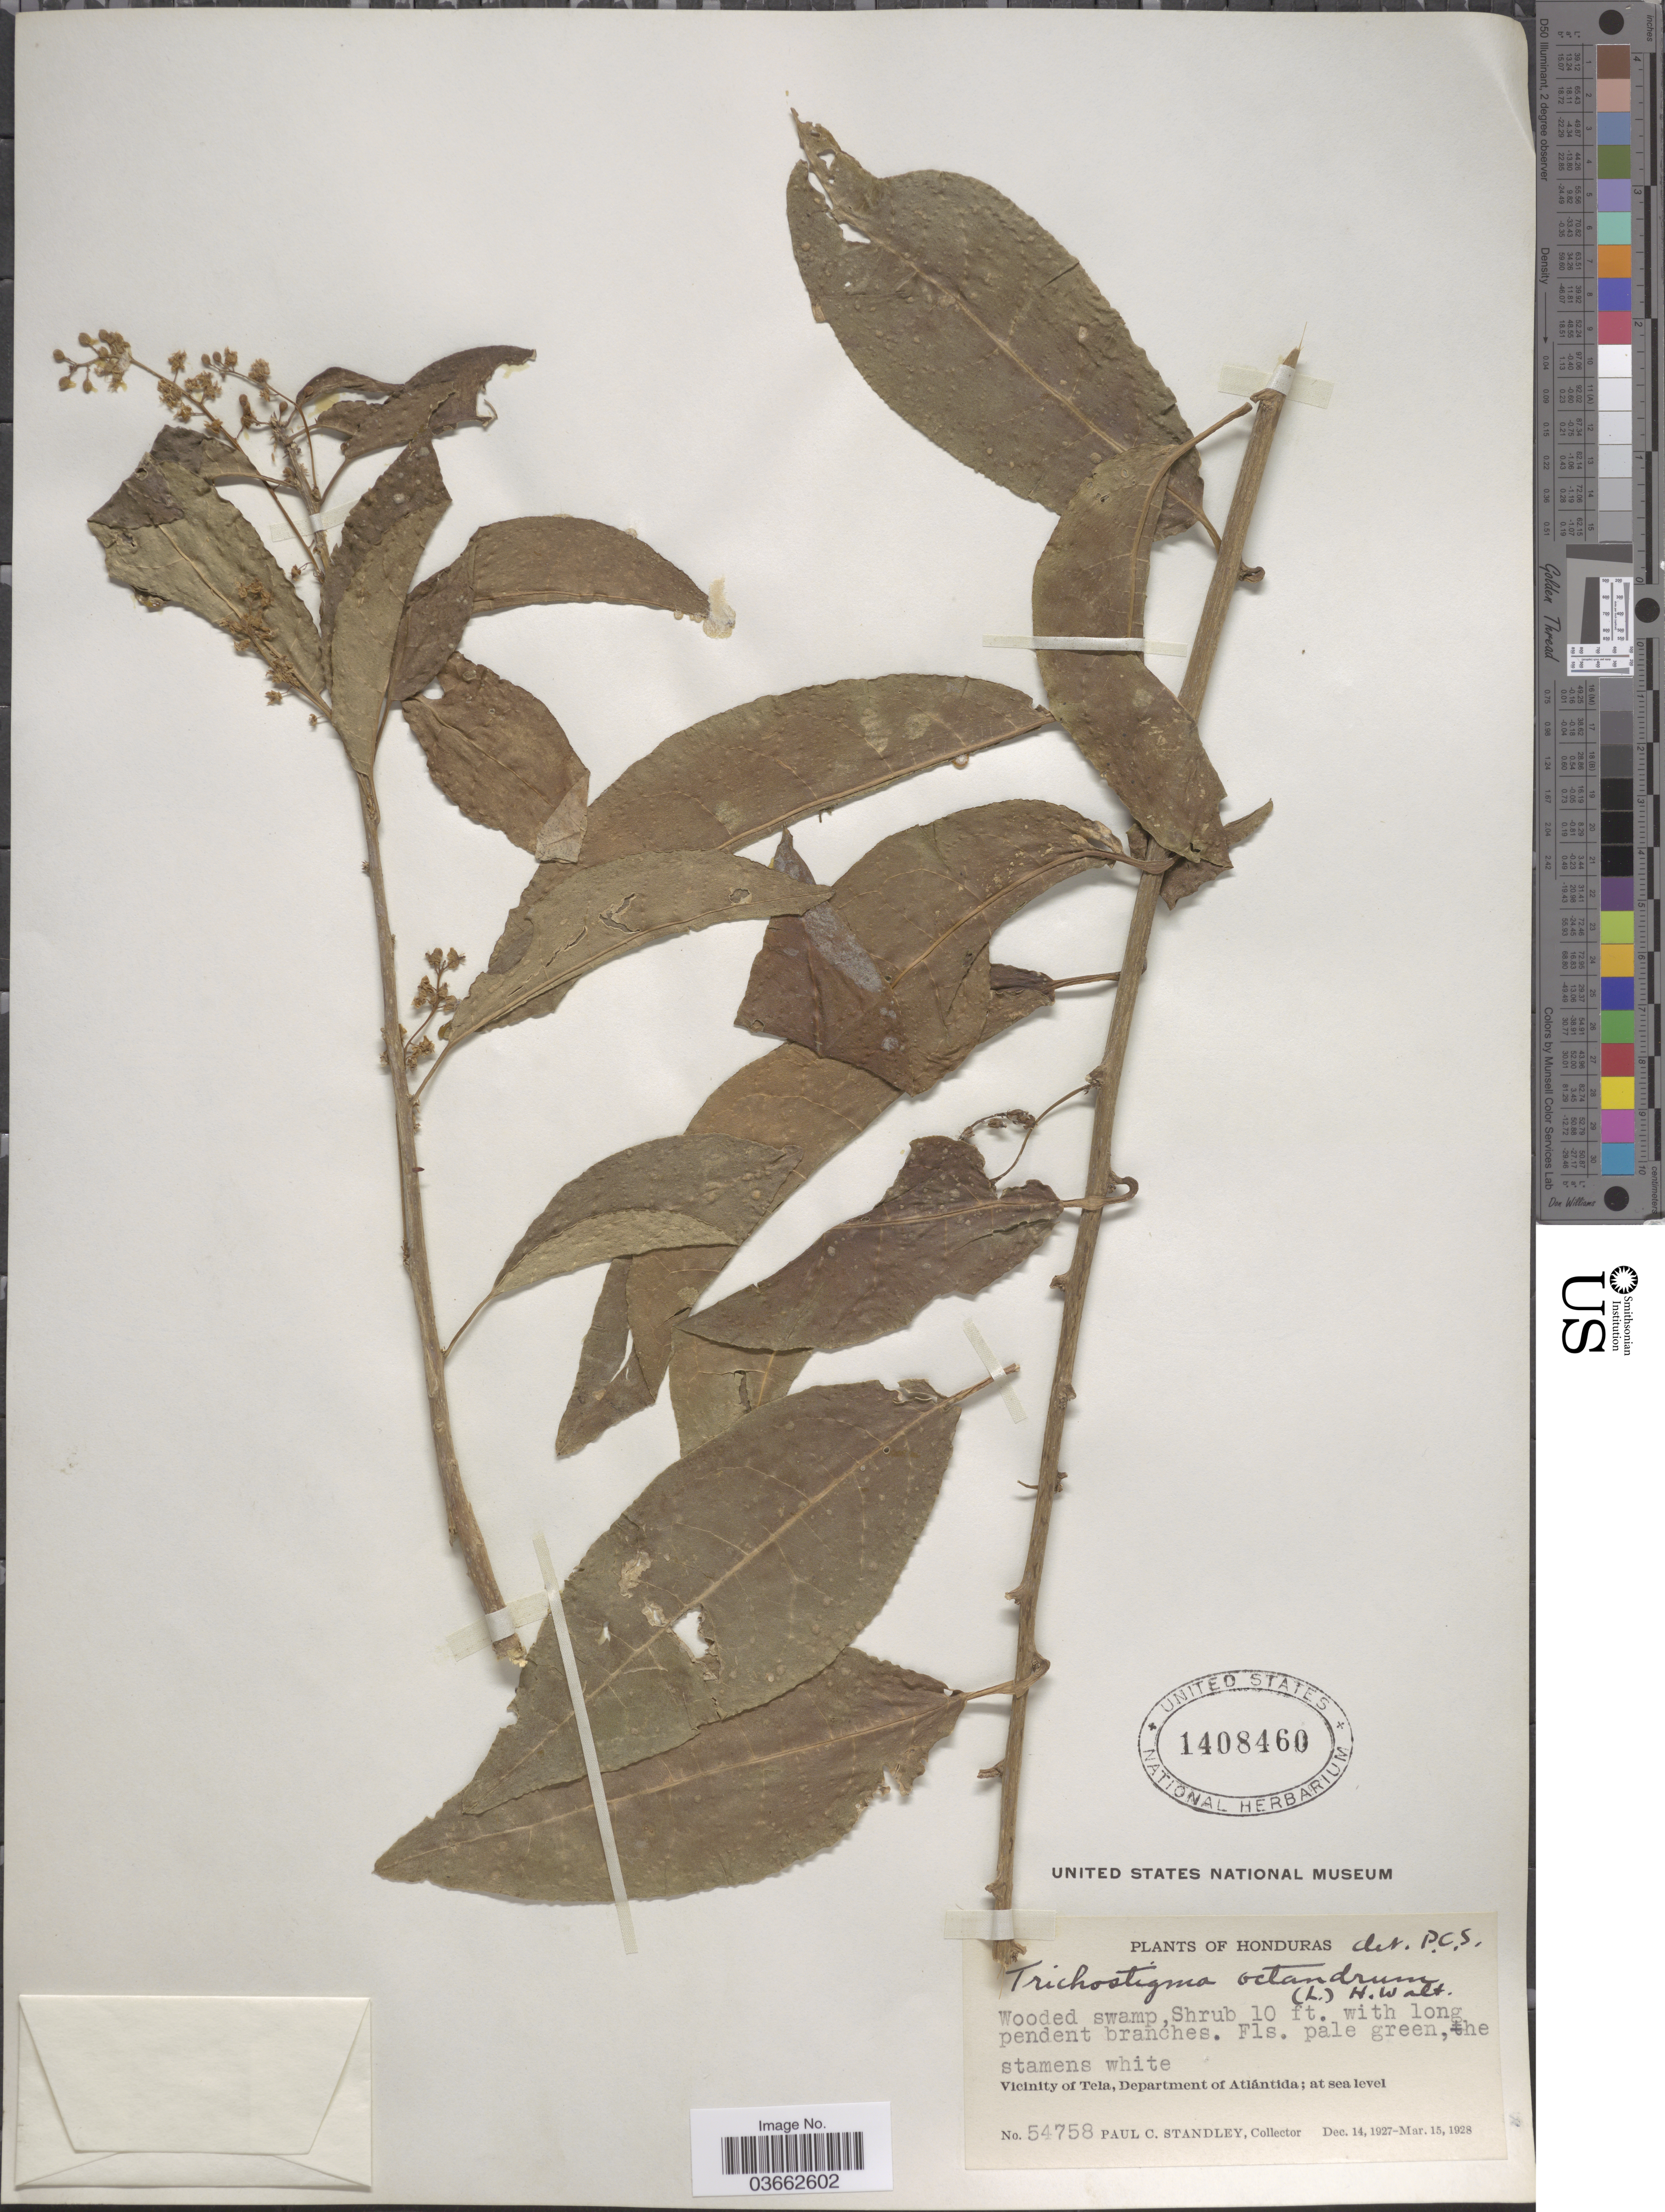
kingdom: Plantae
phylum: Tracheophyta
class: Magnoliopsida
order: Caryophyllales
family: Phytolaccaceae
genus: Trichostigma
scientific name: Trichostigma octandrum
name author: (L.) H. Walter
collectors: P. C. Standley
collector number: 54758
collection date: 1927-12-14/1928-03-15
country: Honduras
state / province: Atlántida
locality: Vicinity of Tela, Department of Atlántida.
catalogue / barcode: US 1408460